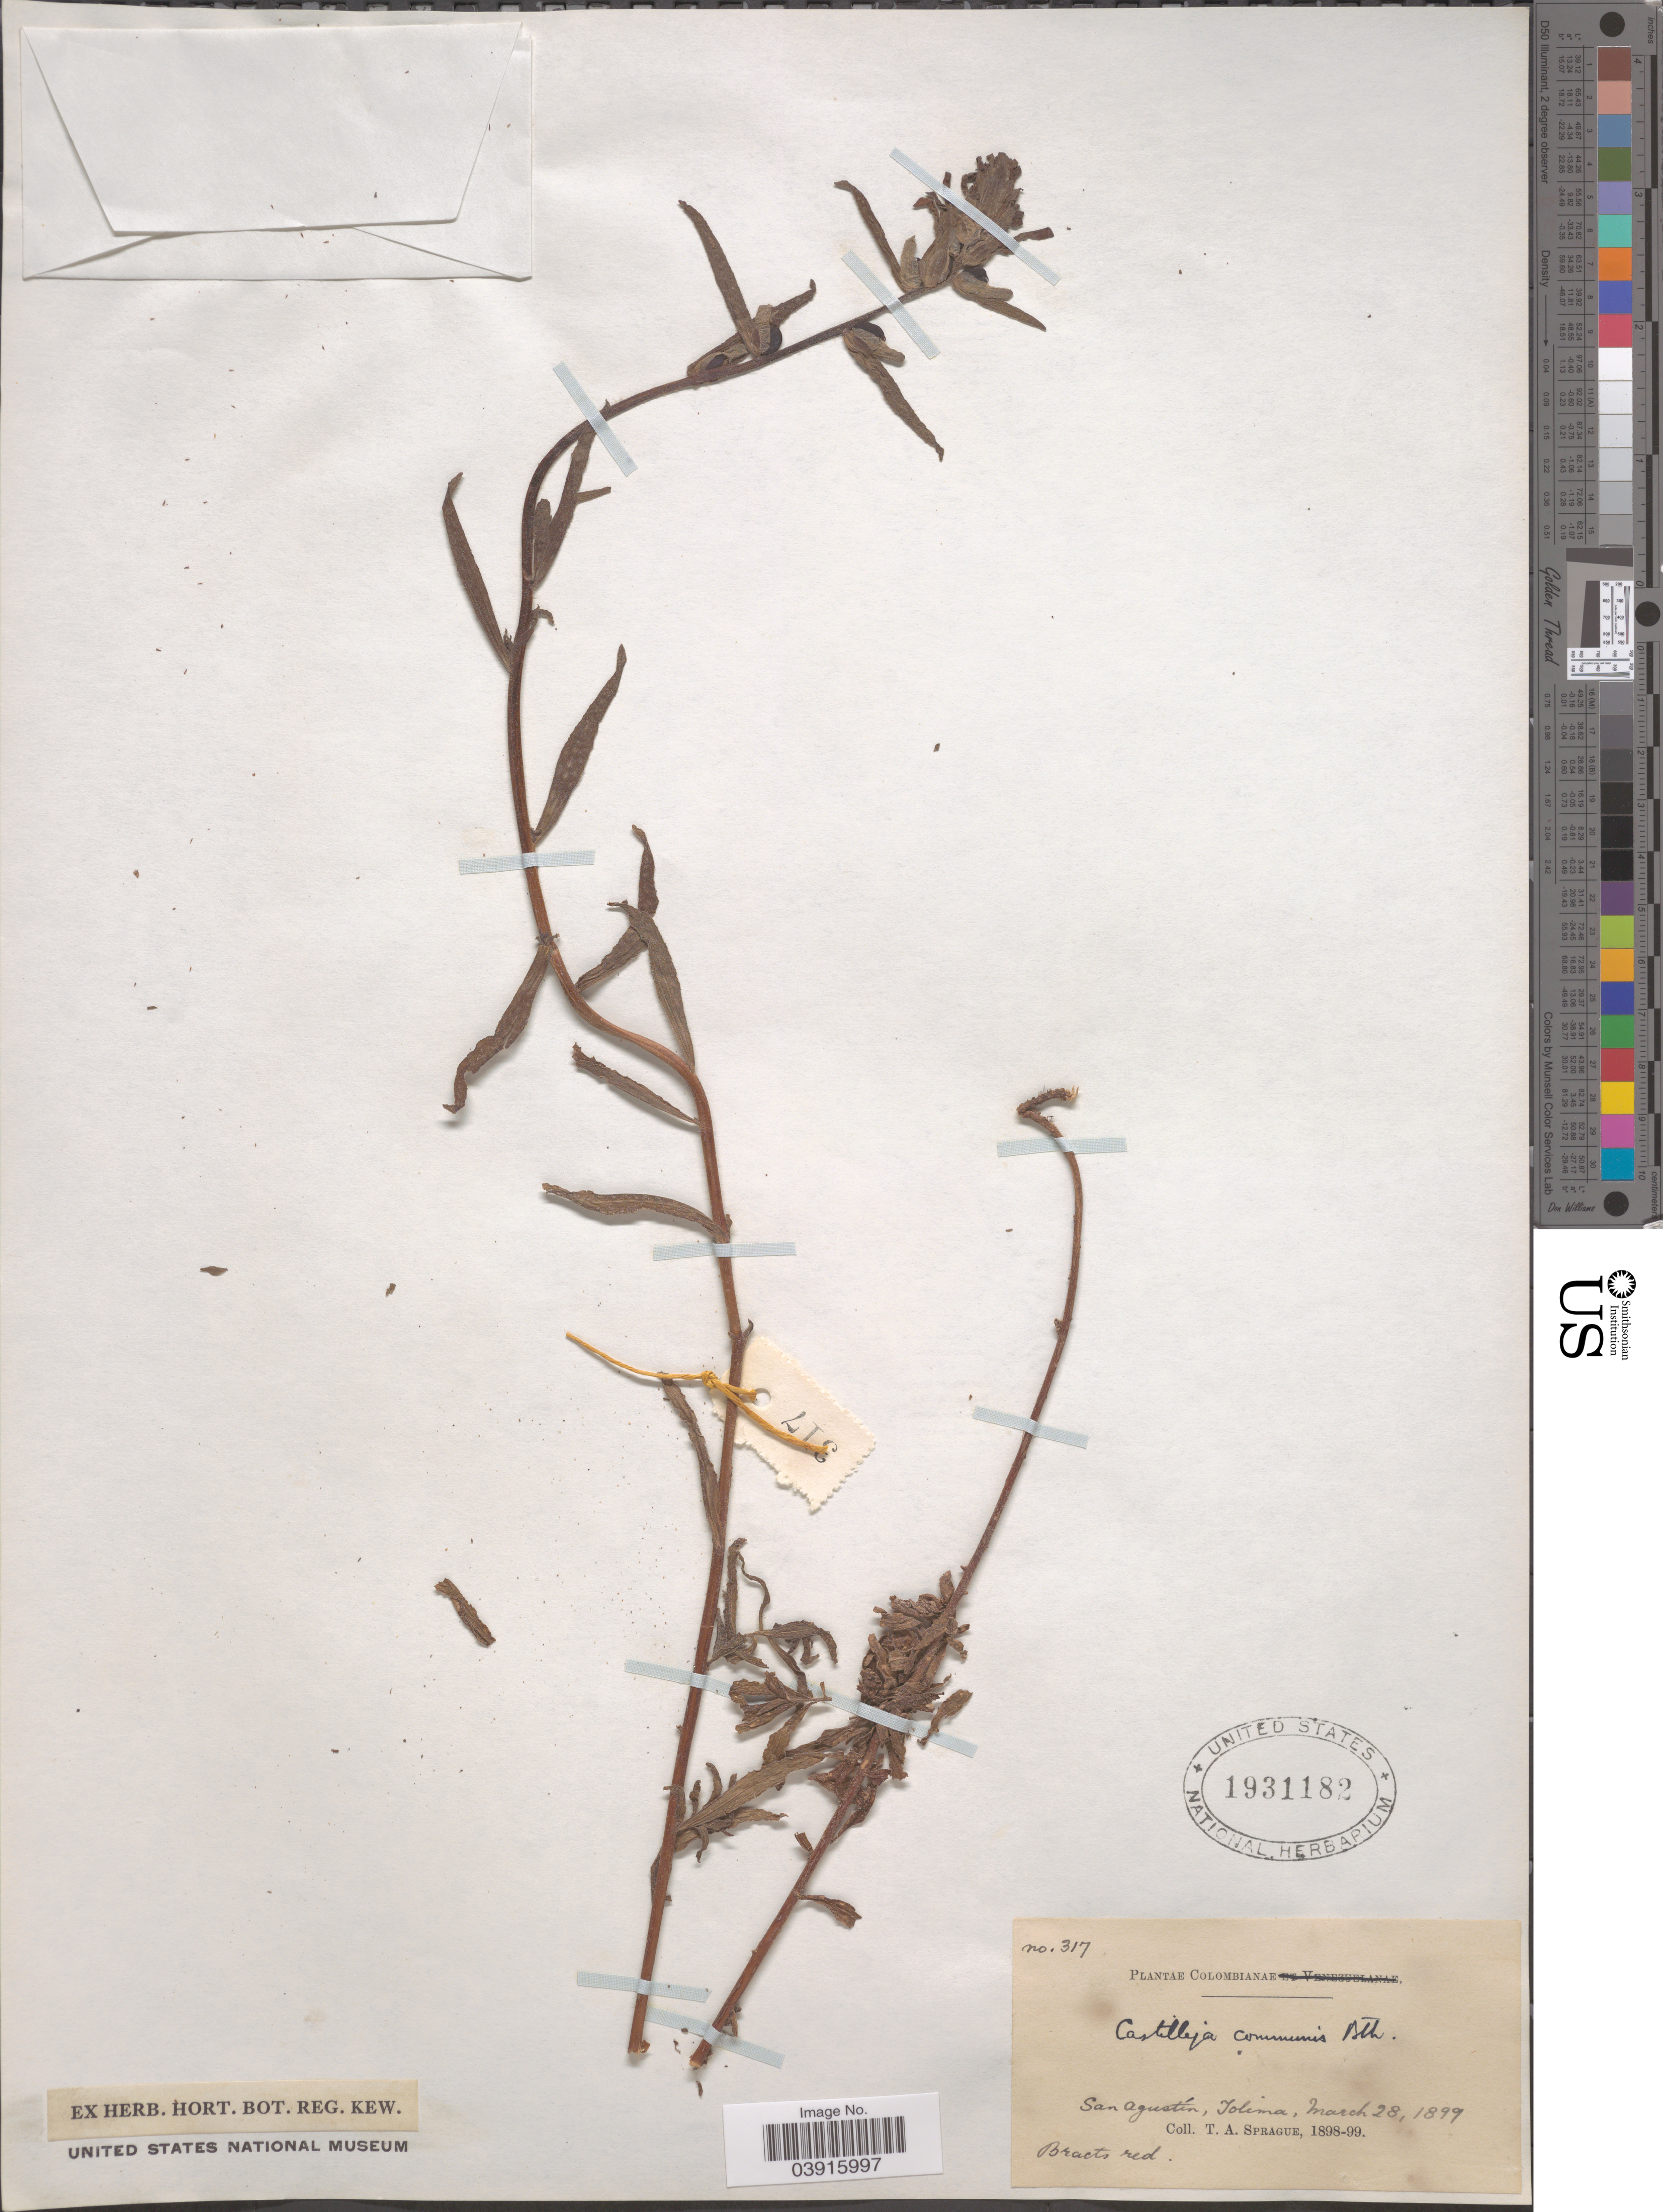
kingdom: Plantae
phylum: Tracheophyta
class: Magnoliopsida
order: Lamiales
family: Orobanchaceae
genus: Castilleja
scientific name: Castilleja communis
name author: Benth.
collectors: T. A. Sprague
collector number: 317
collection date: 1899-03-28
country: Colombia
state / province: Tolima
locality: San Agustín.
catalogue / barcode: US 1931182